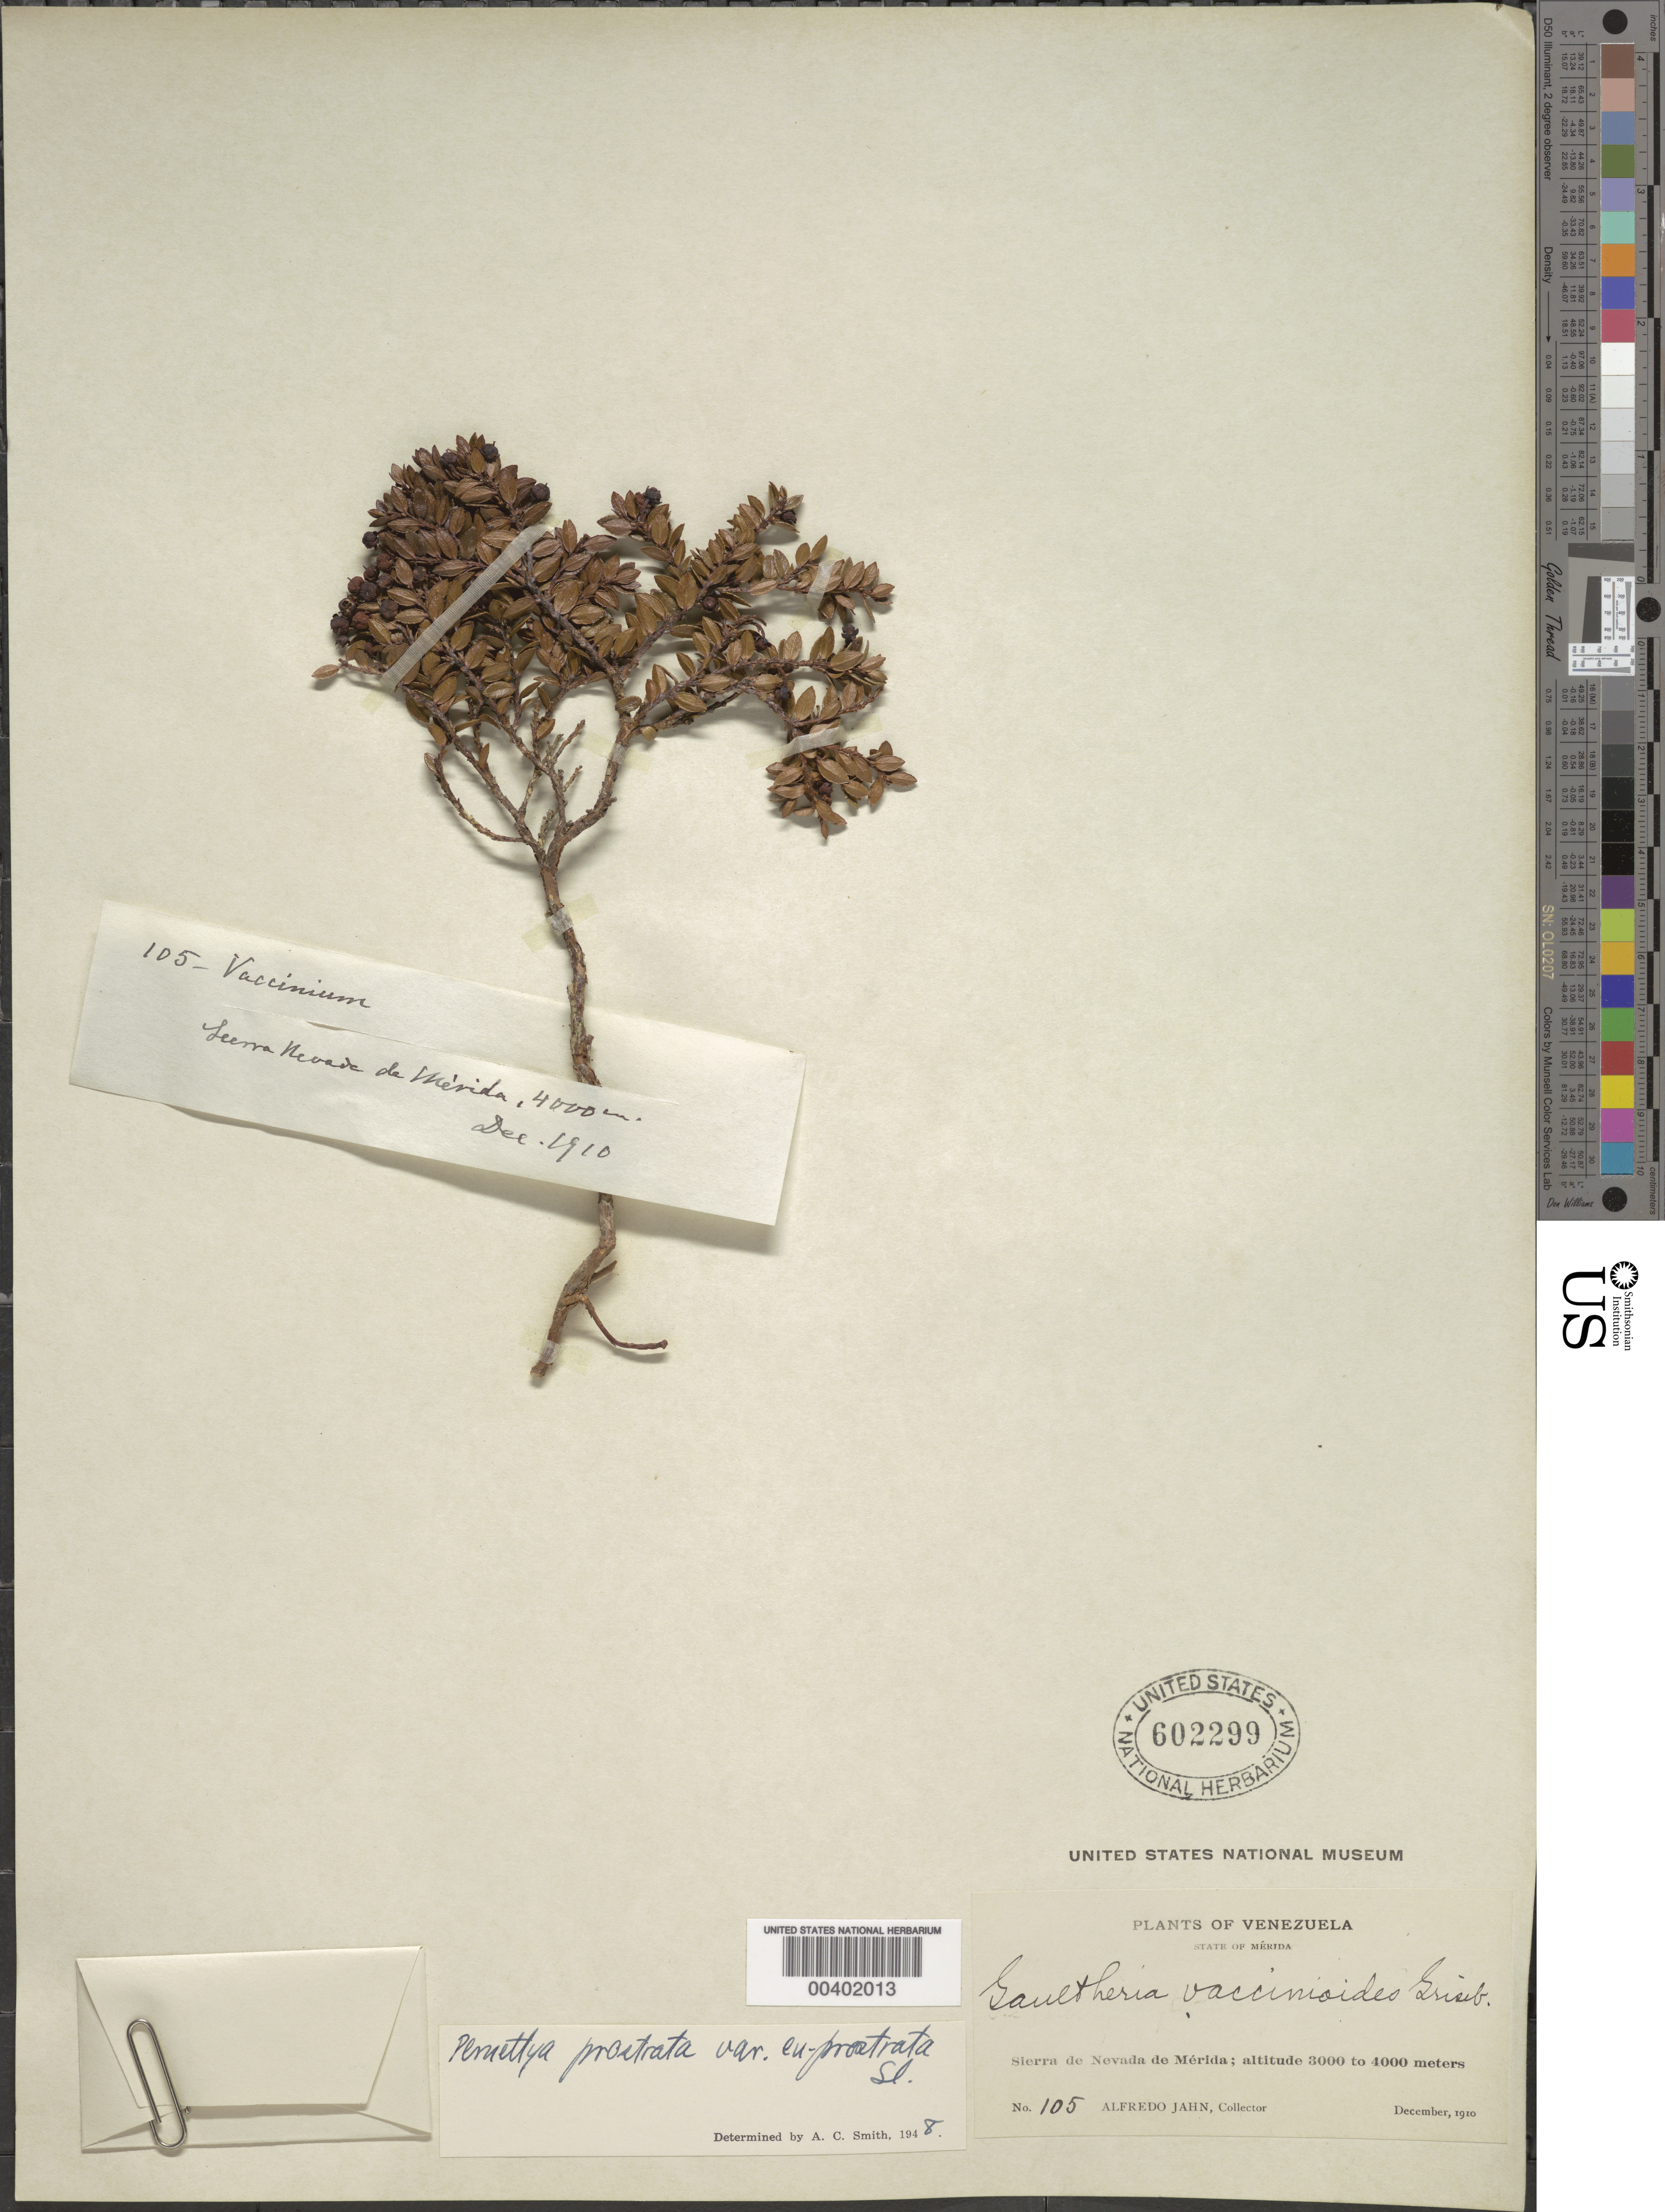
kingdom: Plantae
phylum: Tracheophyta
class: Magnoliopsida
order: Ericales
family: Ericaceae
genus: Pernettya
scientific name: Pernettya prostrata var. prostrata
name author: (Cav.) DC.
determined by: Smith, A. C.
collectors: A. Jahn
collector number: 105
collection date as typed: Dec 1910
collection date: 1910-12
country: Venezuela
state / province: Mérida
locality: Sierra de Nevada de Mérida.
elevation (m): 3000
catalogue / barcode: US 602299